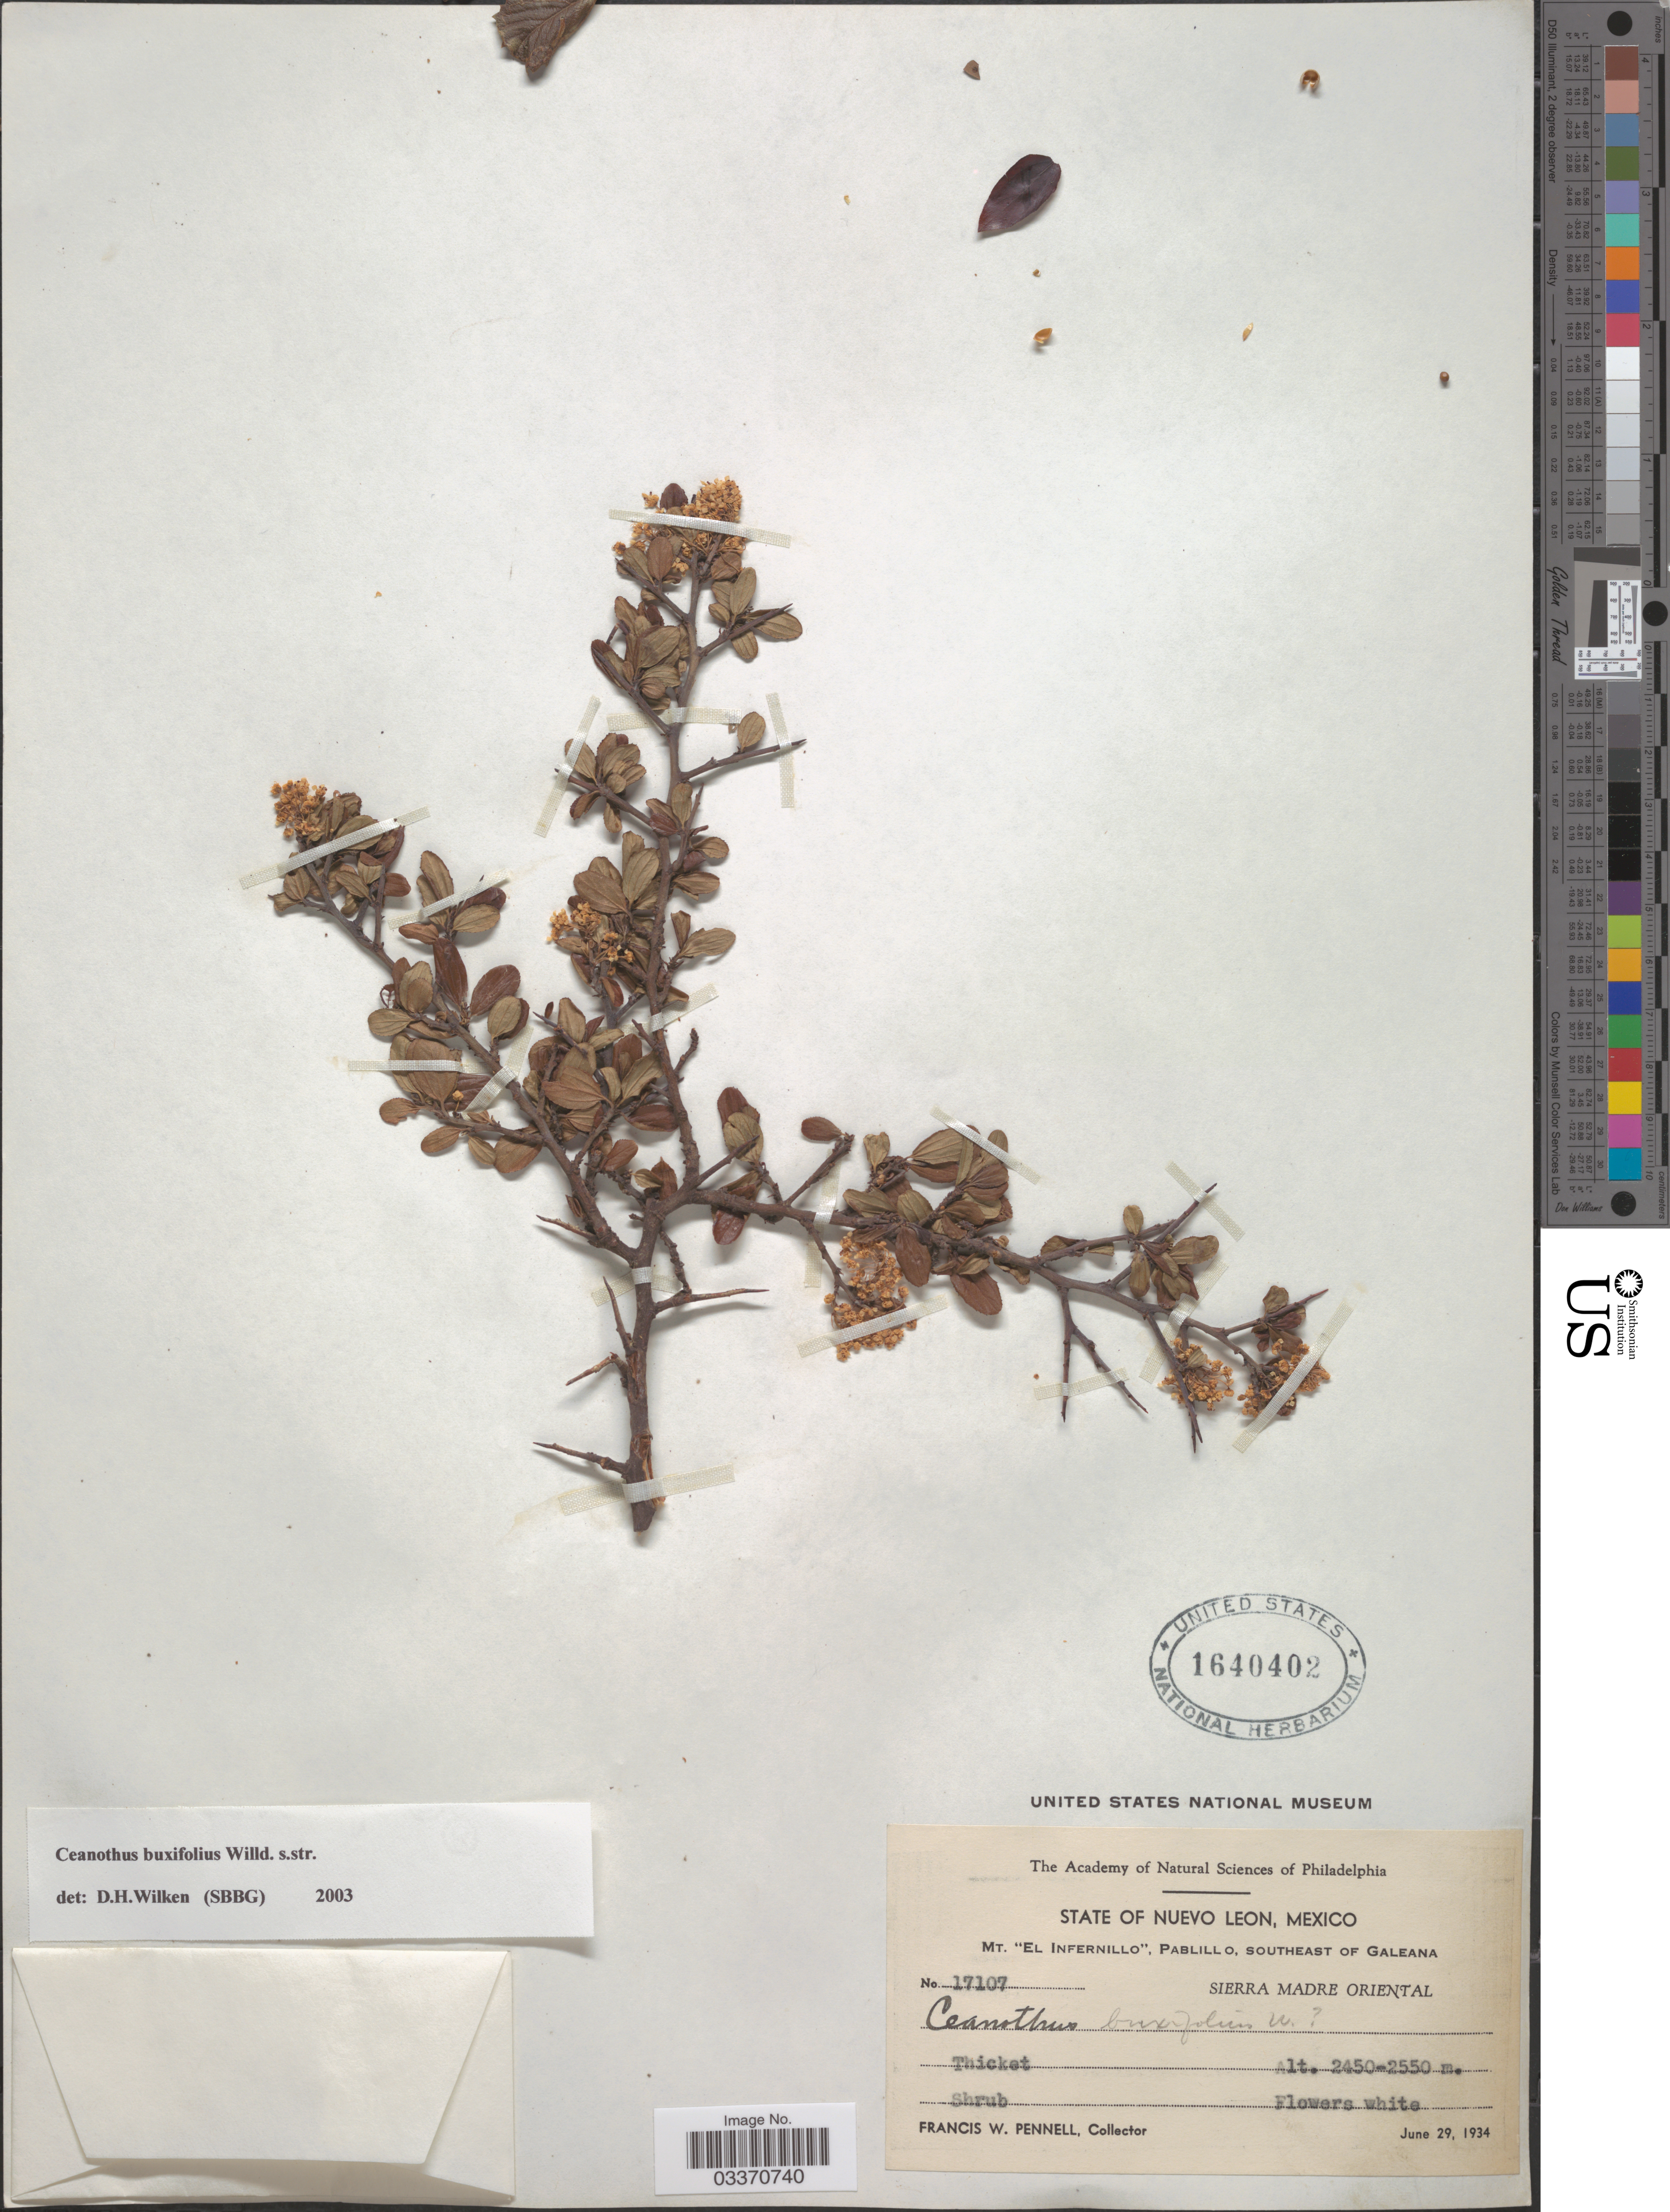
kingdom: Plantae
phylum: Tracheophyta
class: Magnoliopsida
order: Rosales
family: Rhamnaceae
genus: Ceanothus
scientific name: Ceanothus buxifolius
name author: Willd. ex Roem. & Schult.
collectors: F. W. Pennell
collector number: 17107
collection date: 1934-07-29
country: Mexico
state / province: Nuevo León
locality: Mt. "El Infernillo", Pablillo, southeast of Galeana. Sierra Madre Oriental.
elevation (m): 2450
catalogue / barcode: US 1640402